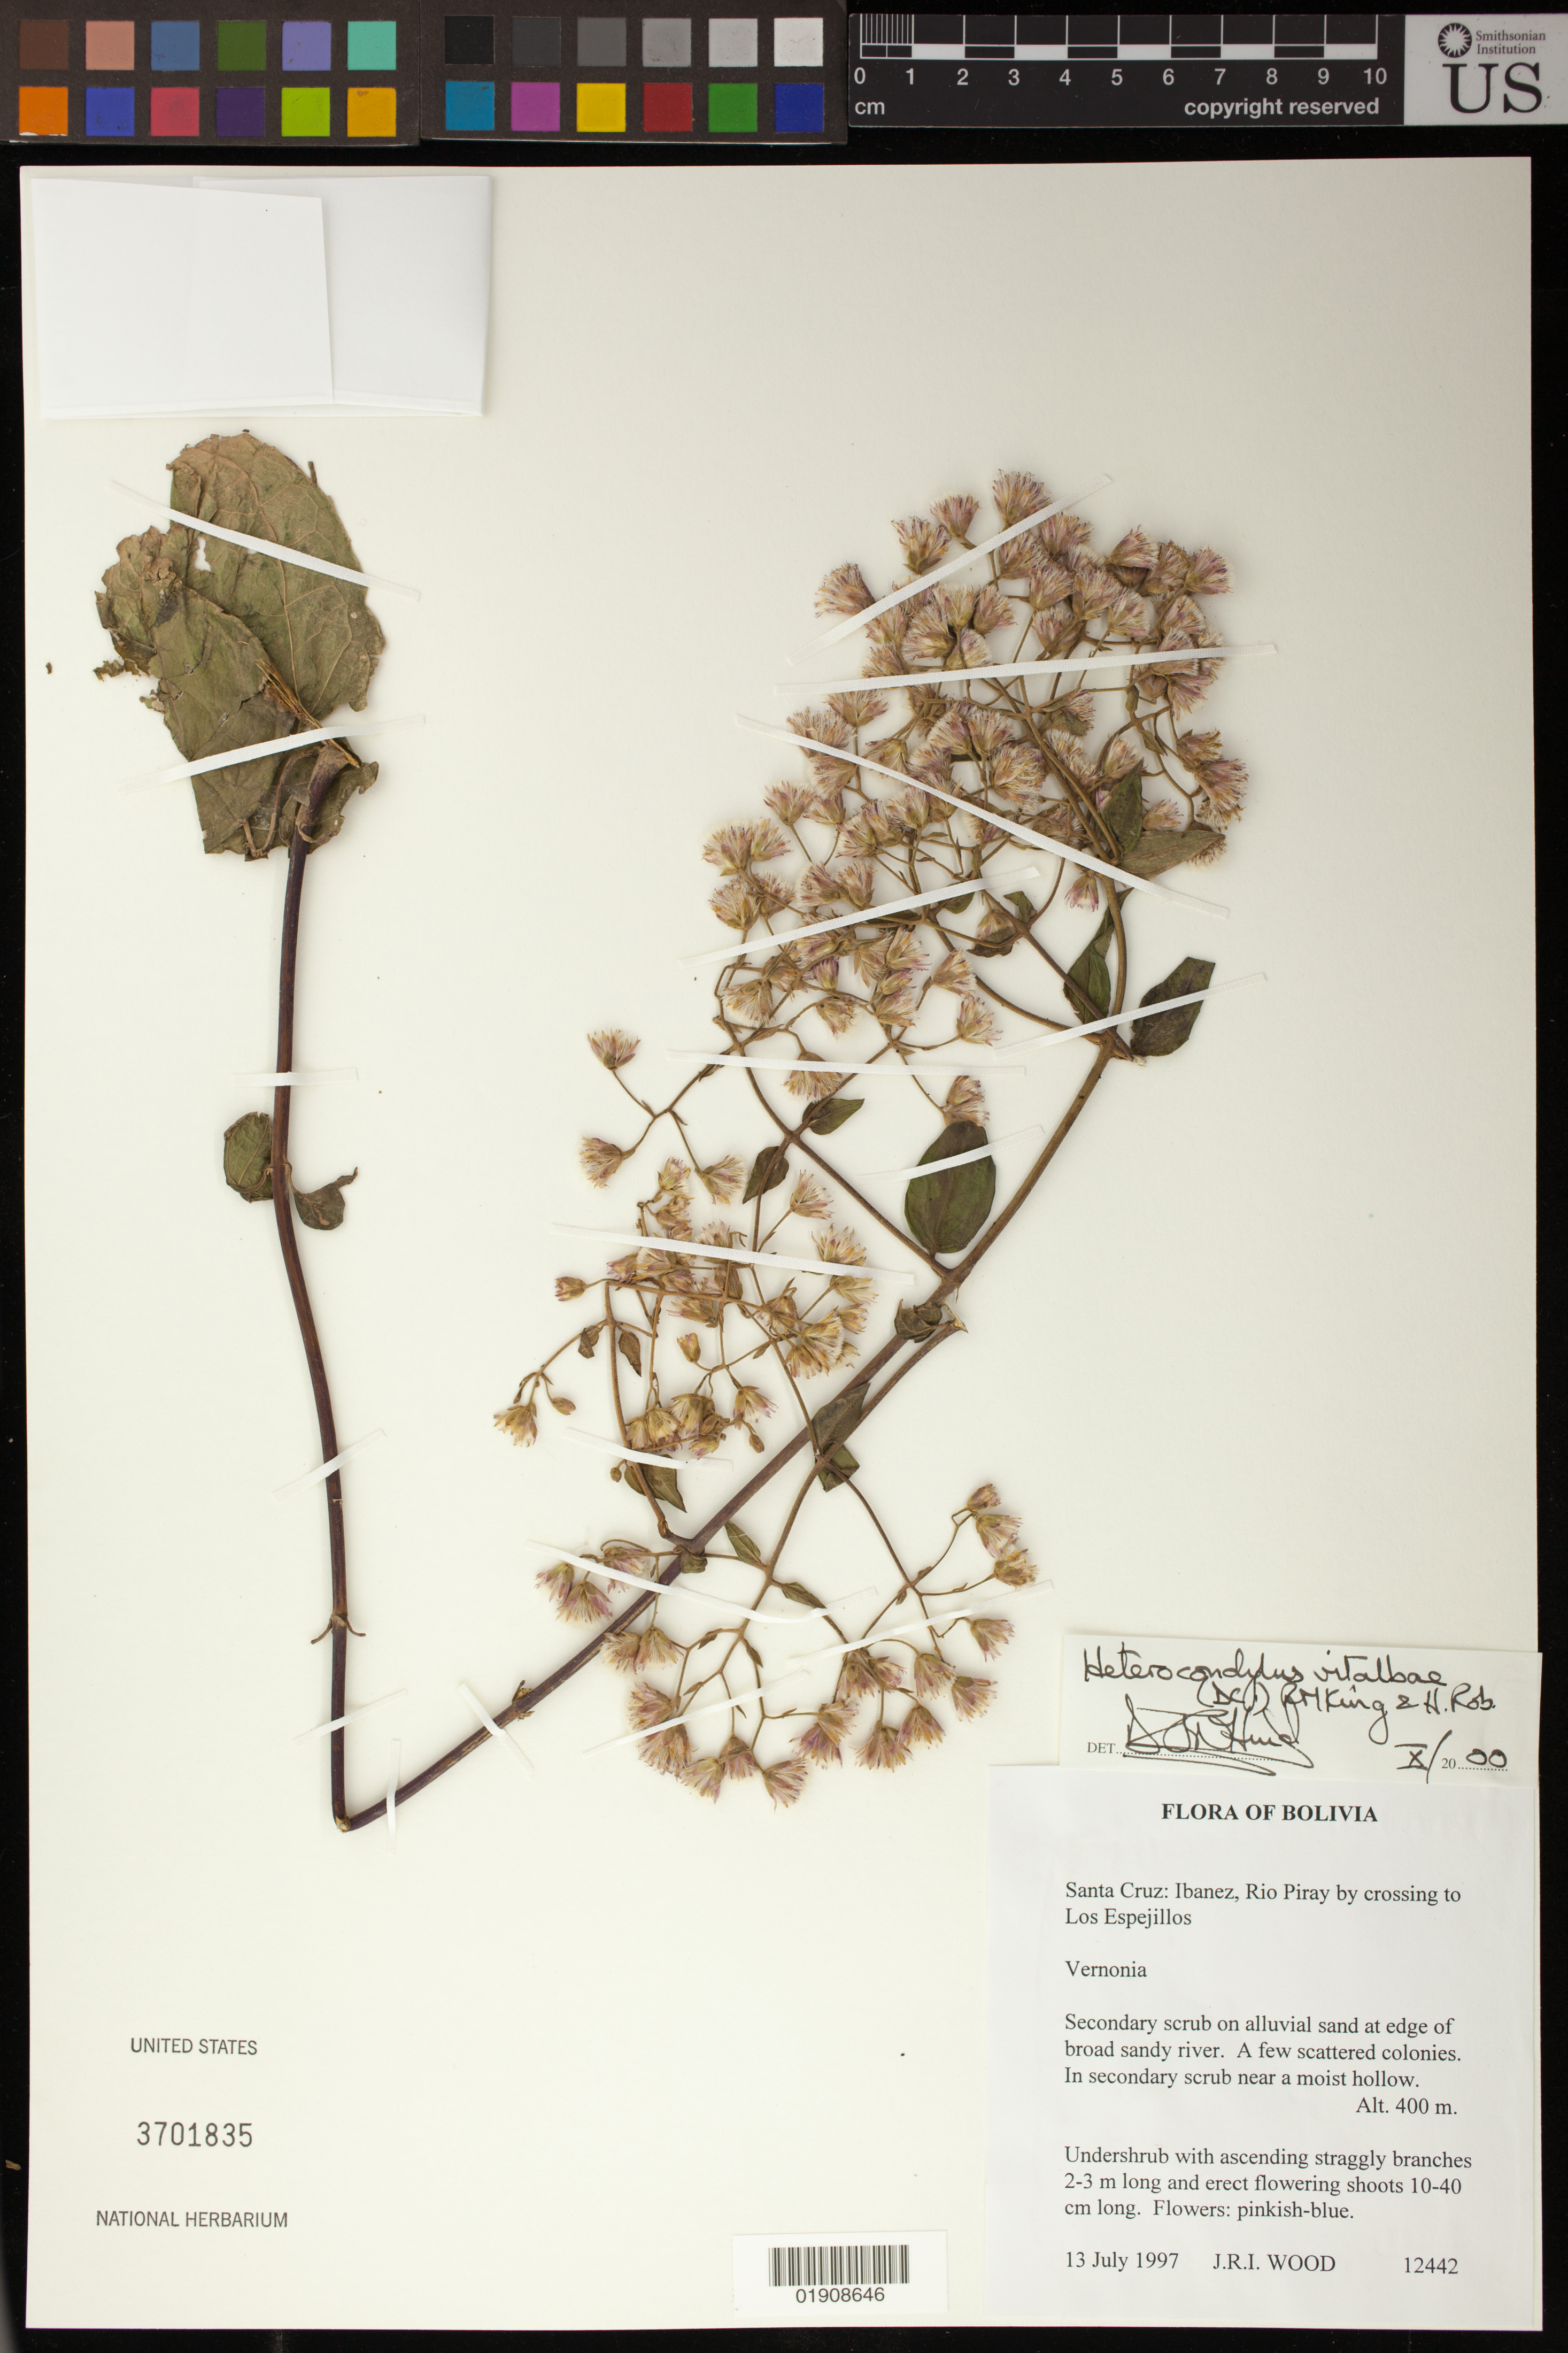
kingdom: Plantae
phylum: Tracheophyta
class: Magnoliopsida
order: Asterales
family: Asteraceae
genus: Heterocondylus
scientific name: Heterocondylus vitalbae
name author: (DC.) R.M. King & H. Rob.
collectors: J. R. I. Wood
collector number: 12442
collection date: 1997-07-13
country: Bolivia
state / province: Santa Cruz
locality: Ibanez, Rio Piray by crossing to Los Espejillos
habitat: Secondary scrub on alluvial sand at edge of broad sandy river. a few scattered colonies, In secondary scrub near a moist hollow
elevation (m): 400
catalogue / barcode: US 3701835